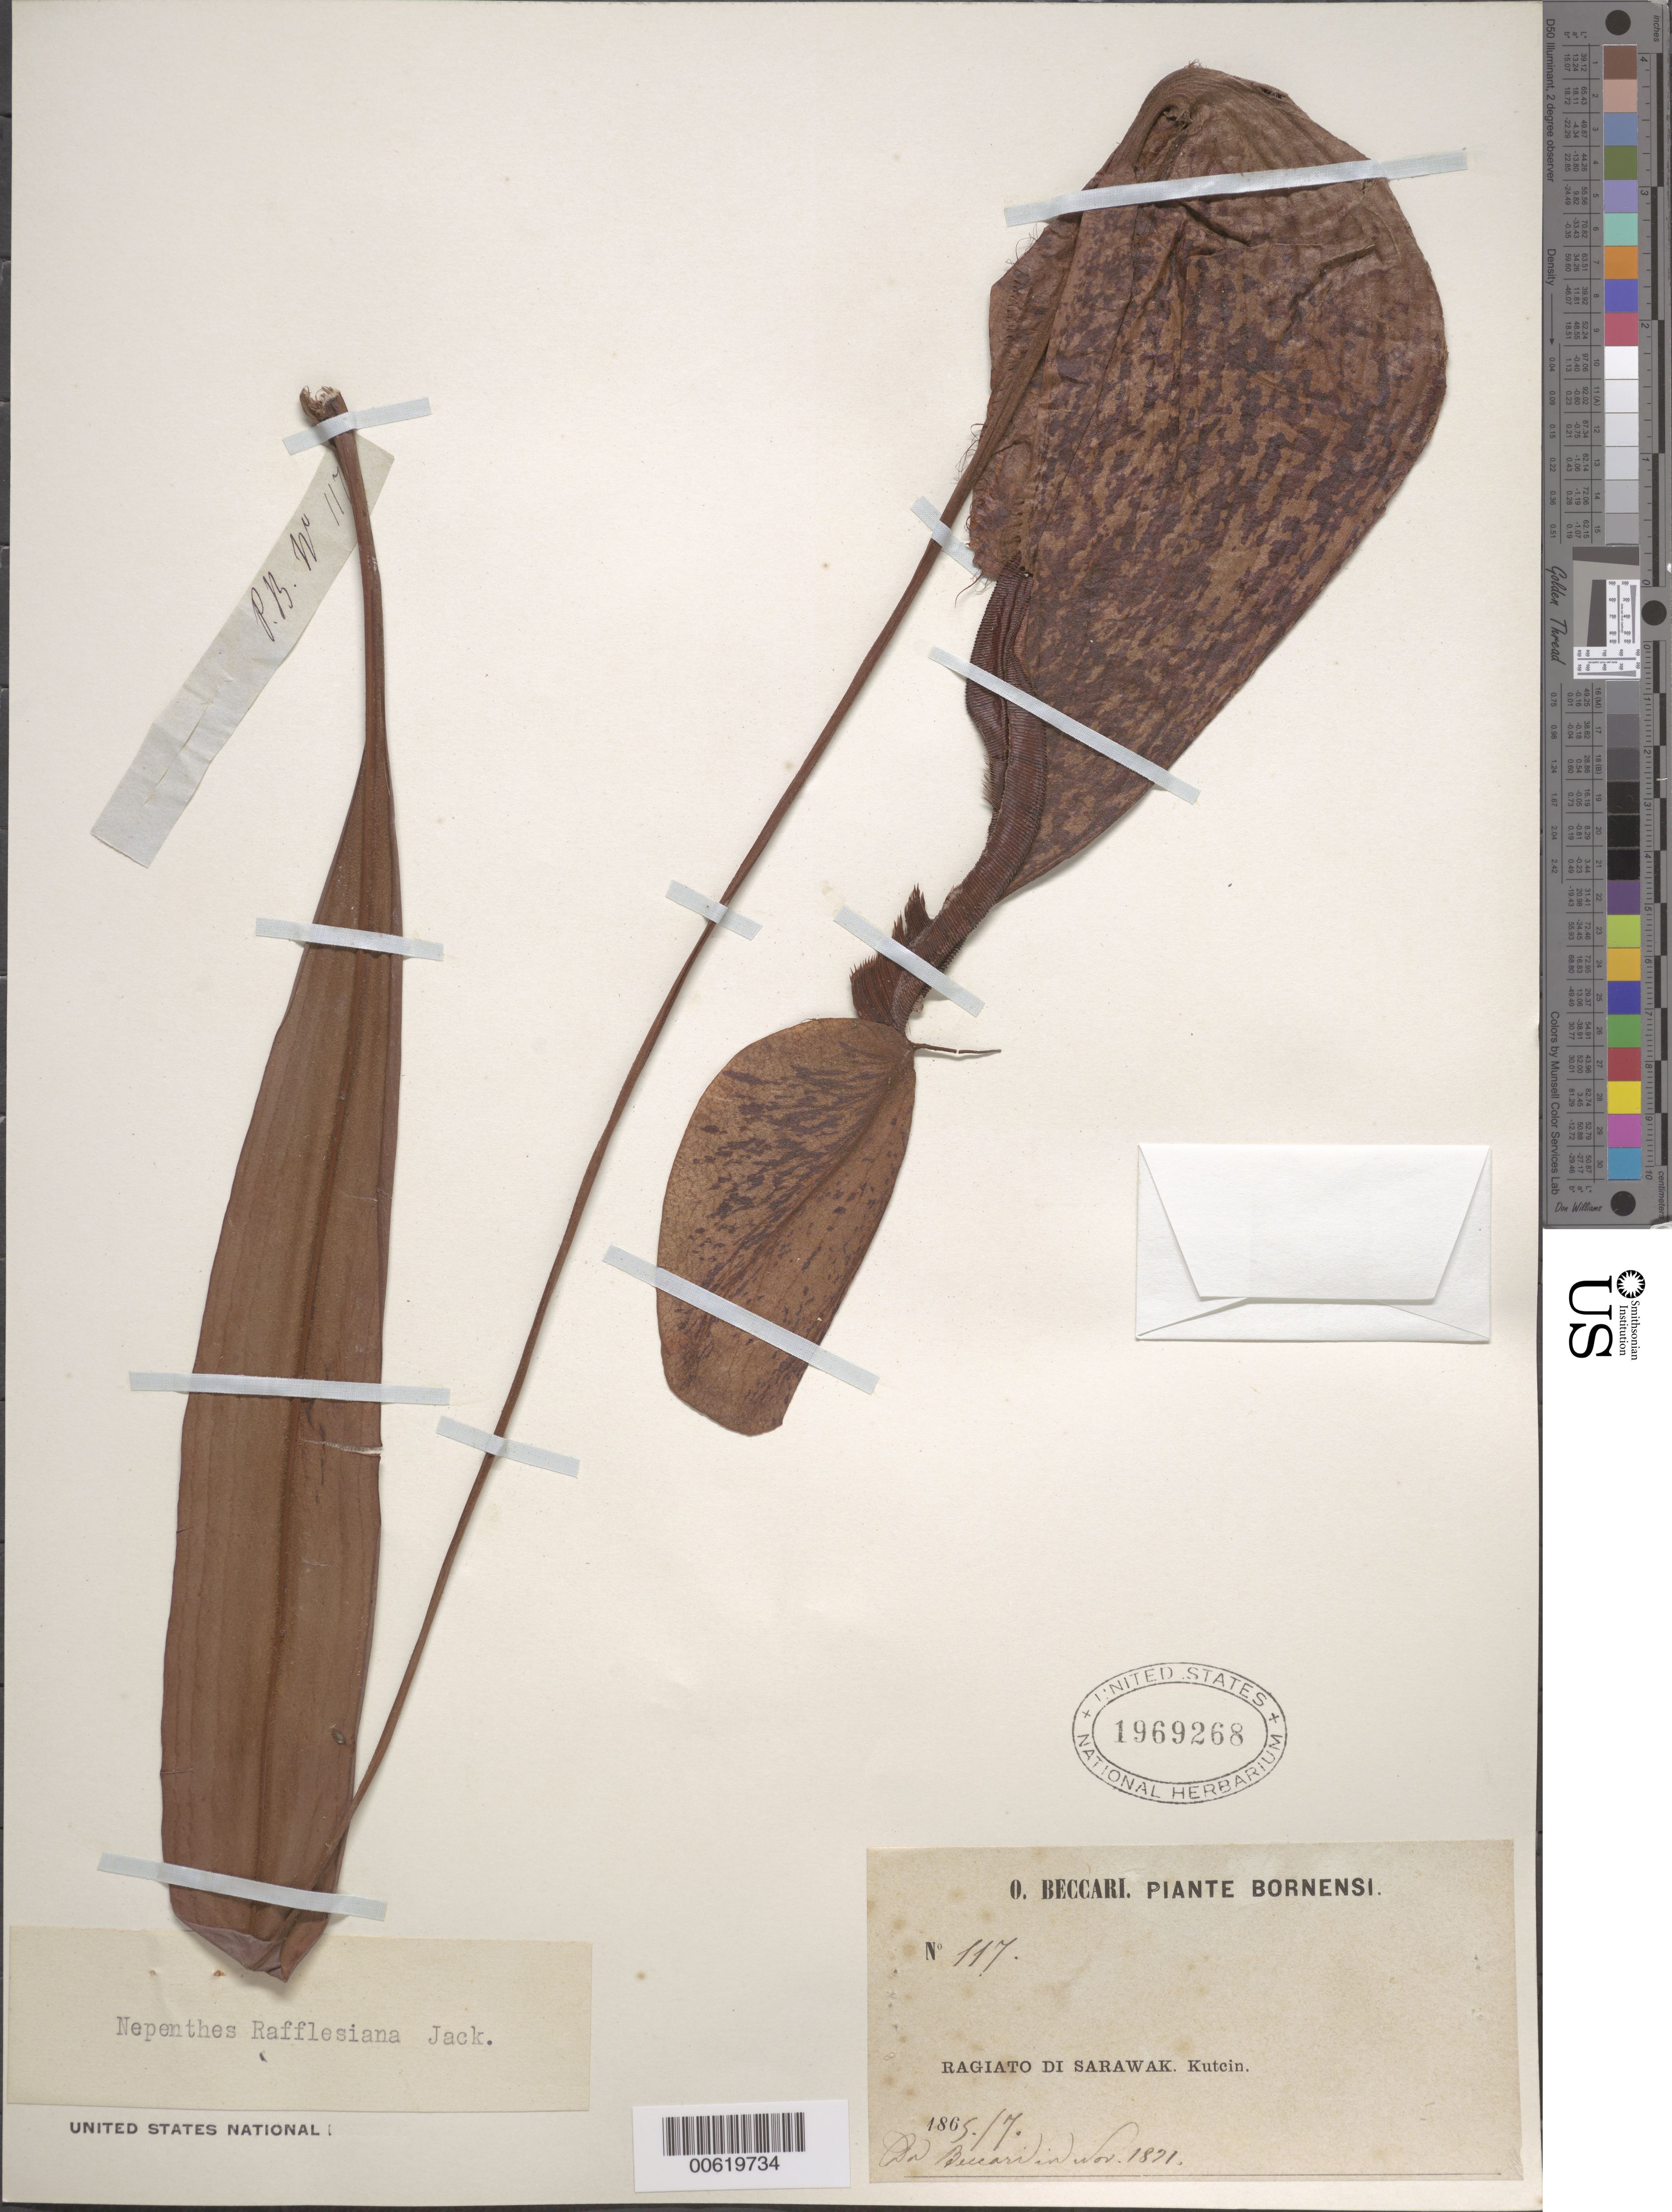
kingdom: Plantae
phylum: Tracheophyta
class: Magnoliopsida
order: Caryophyllales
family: Nepenthaceae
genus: Nepenthes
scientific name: Nepenthes rafflesiana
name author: Jack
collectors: O. Beccari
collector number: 117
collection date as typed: Jul 1865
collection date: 1865-07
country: Malaysia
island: Borneo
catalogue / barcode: US 1969268